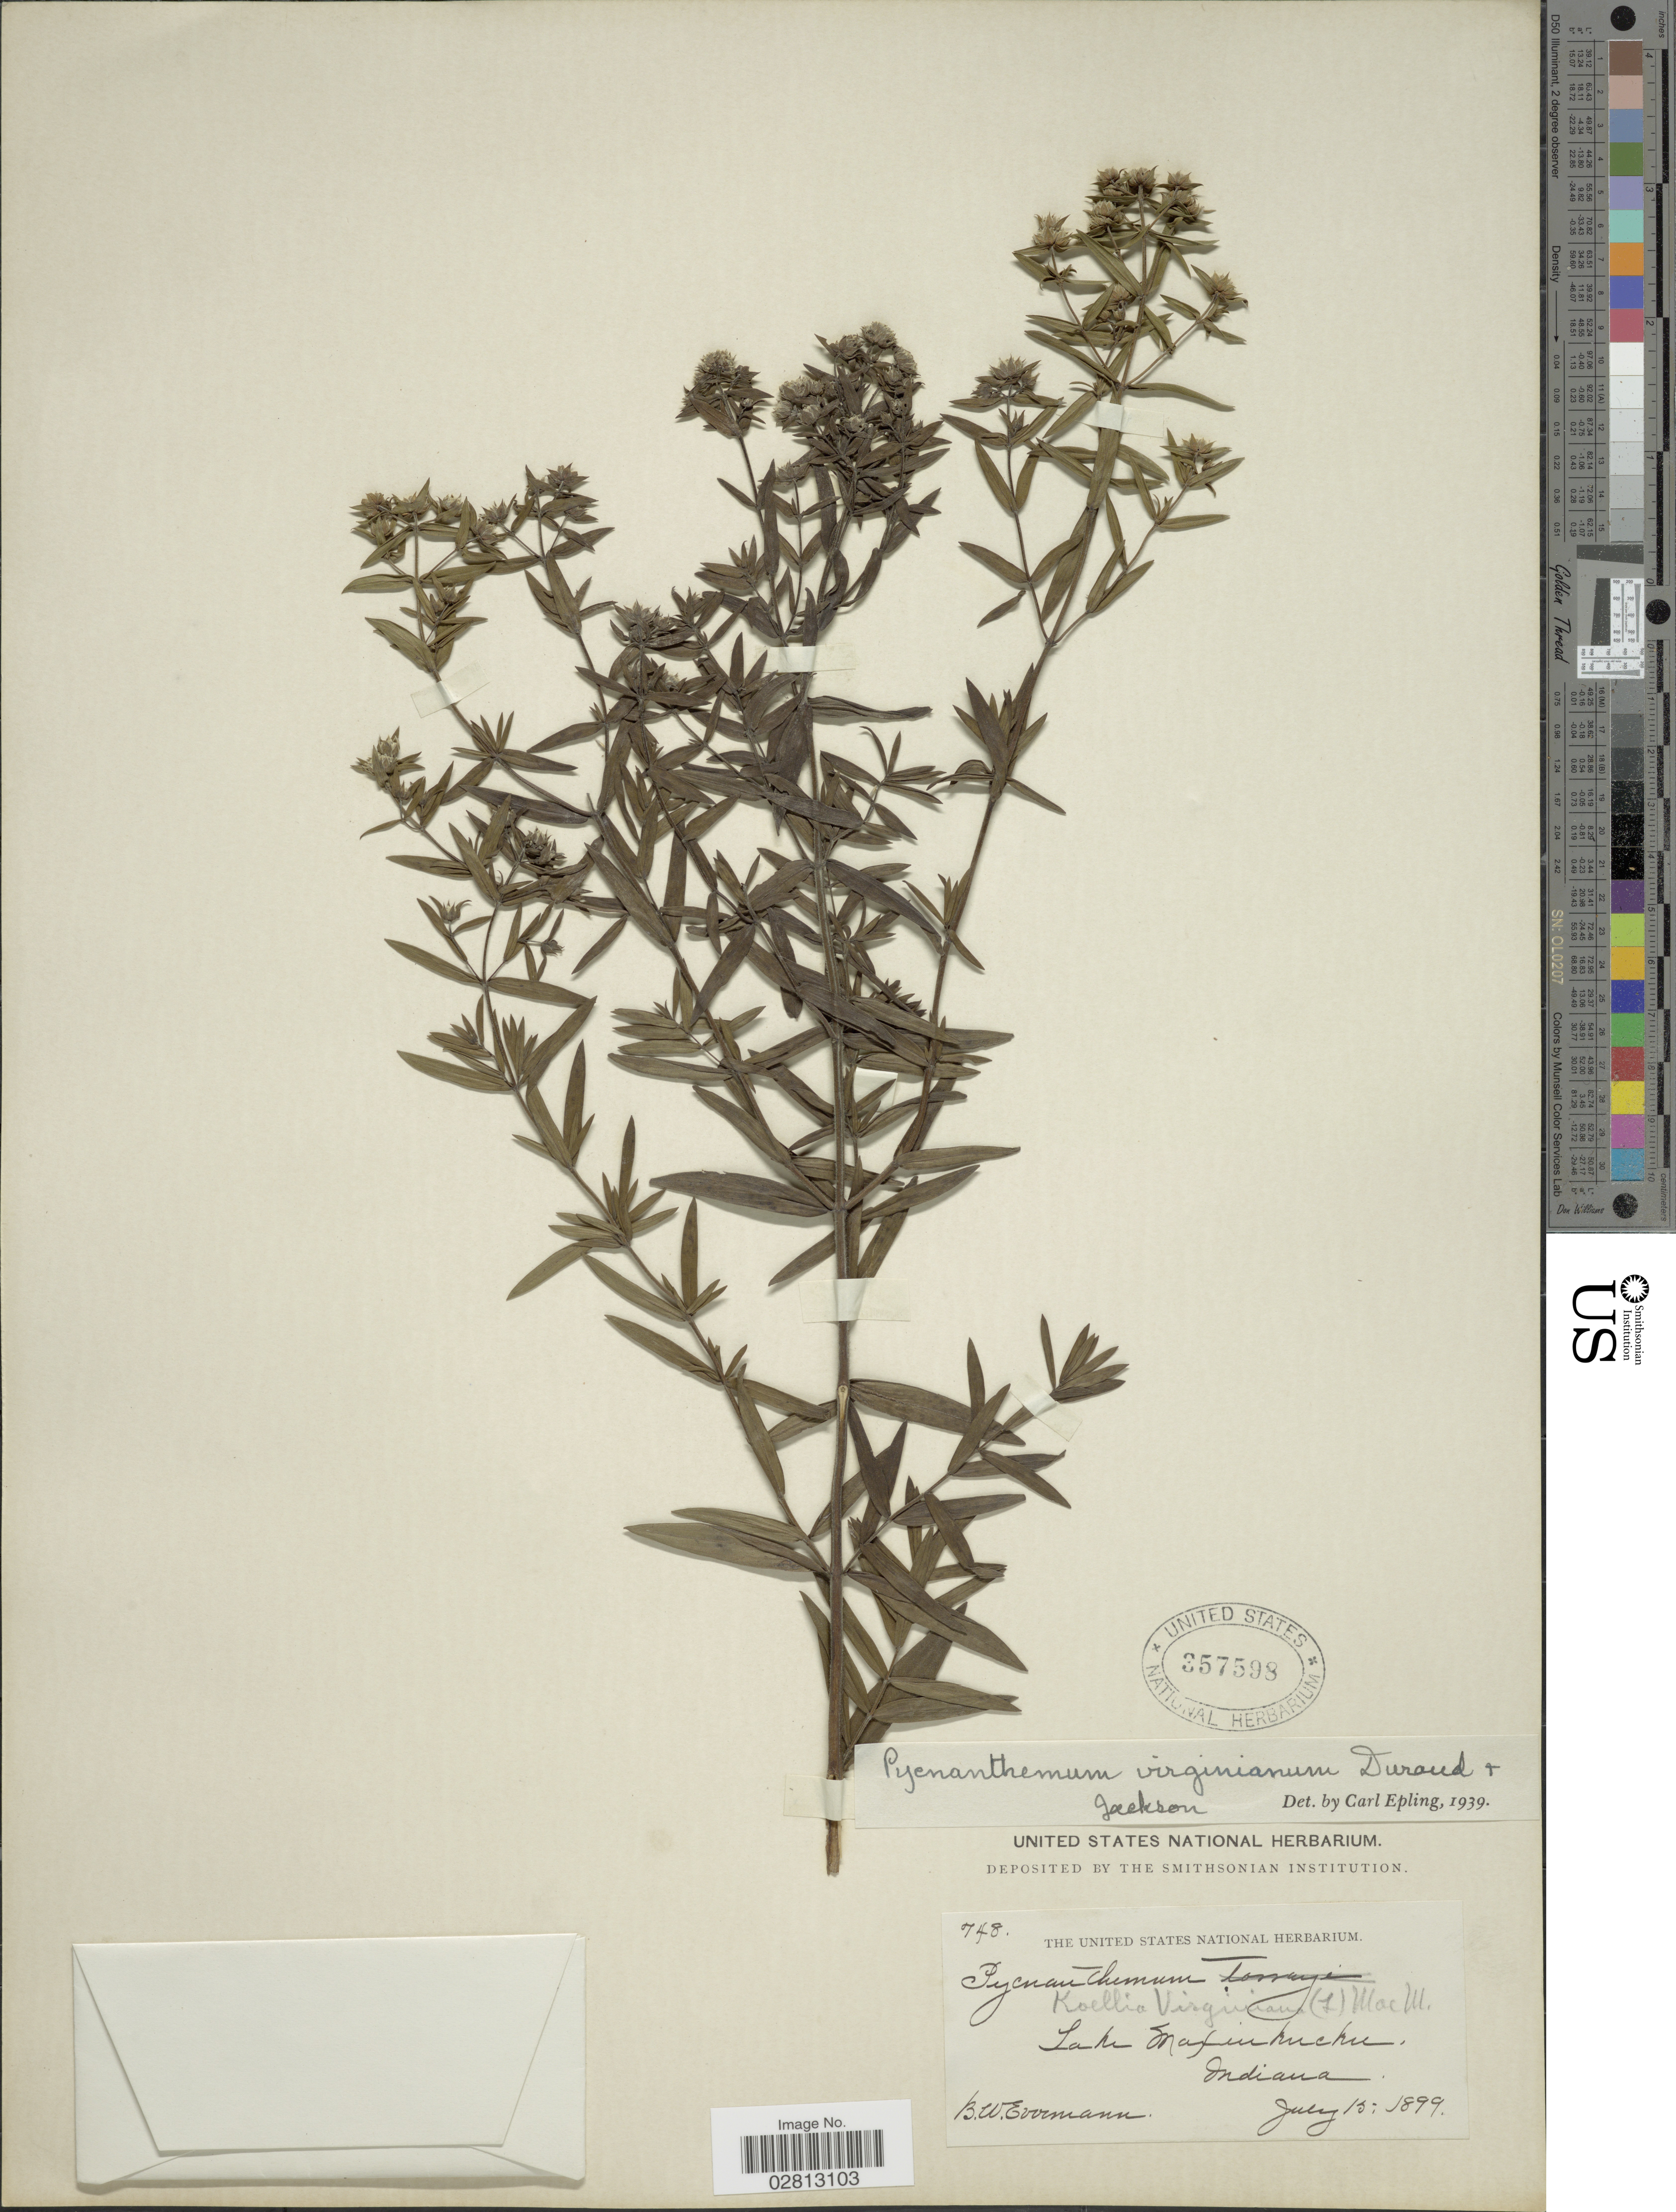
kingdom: Plantae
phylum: Tracheophyta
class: Magnoliopsida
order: Lamiales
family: Lamiaceae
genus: Pycnanthemum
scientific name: Pycnanthemum virginianum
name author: (L.) Durand & B.D. Jacks. ex B.L. Rob. & Fernald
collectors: B. W. Evermann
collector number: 748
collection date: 1899-07-15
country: United States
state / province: Indiana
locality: Lake Maxinkuckee.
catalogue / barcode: US 357598